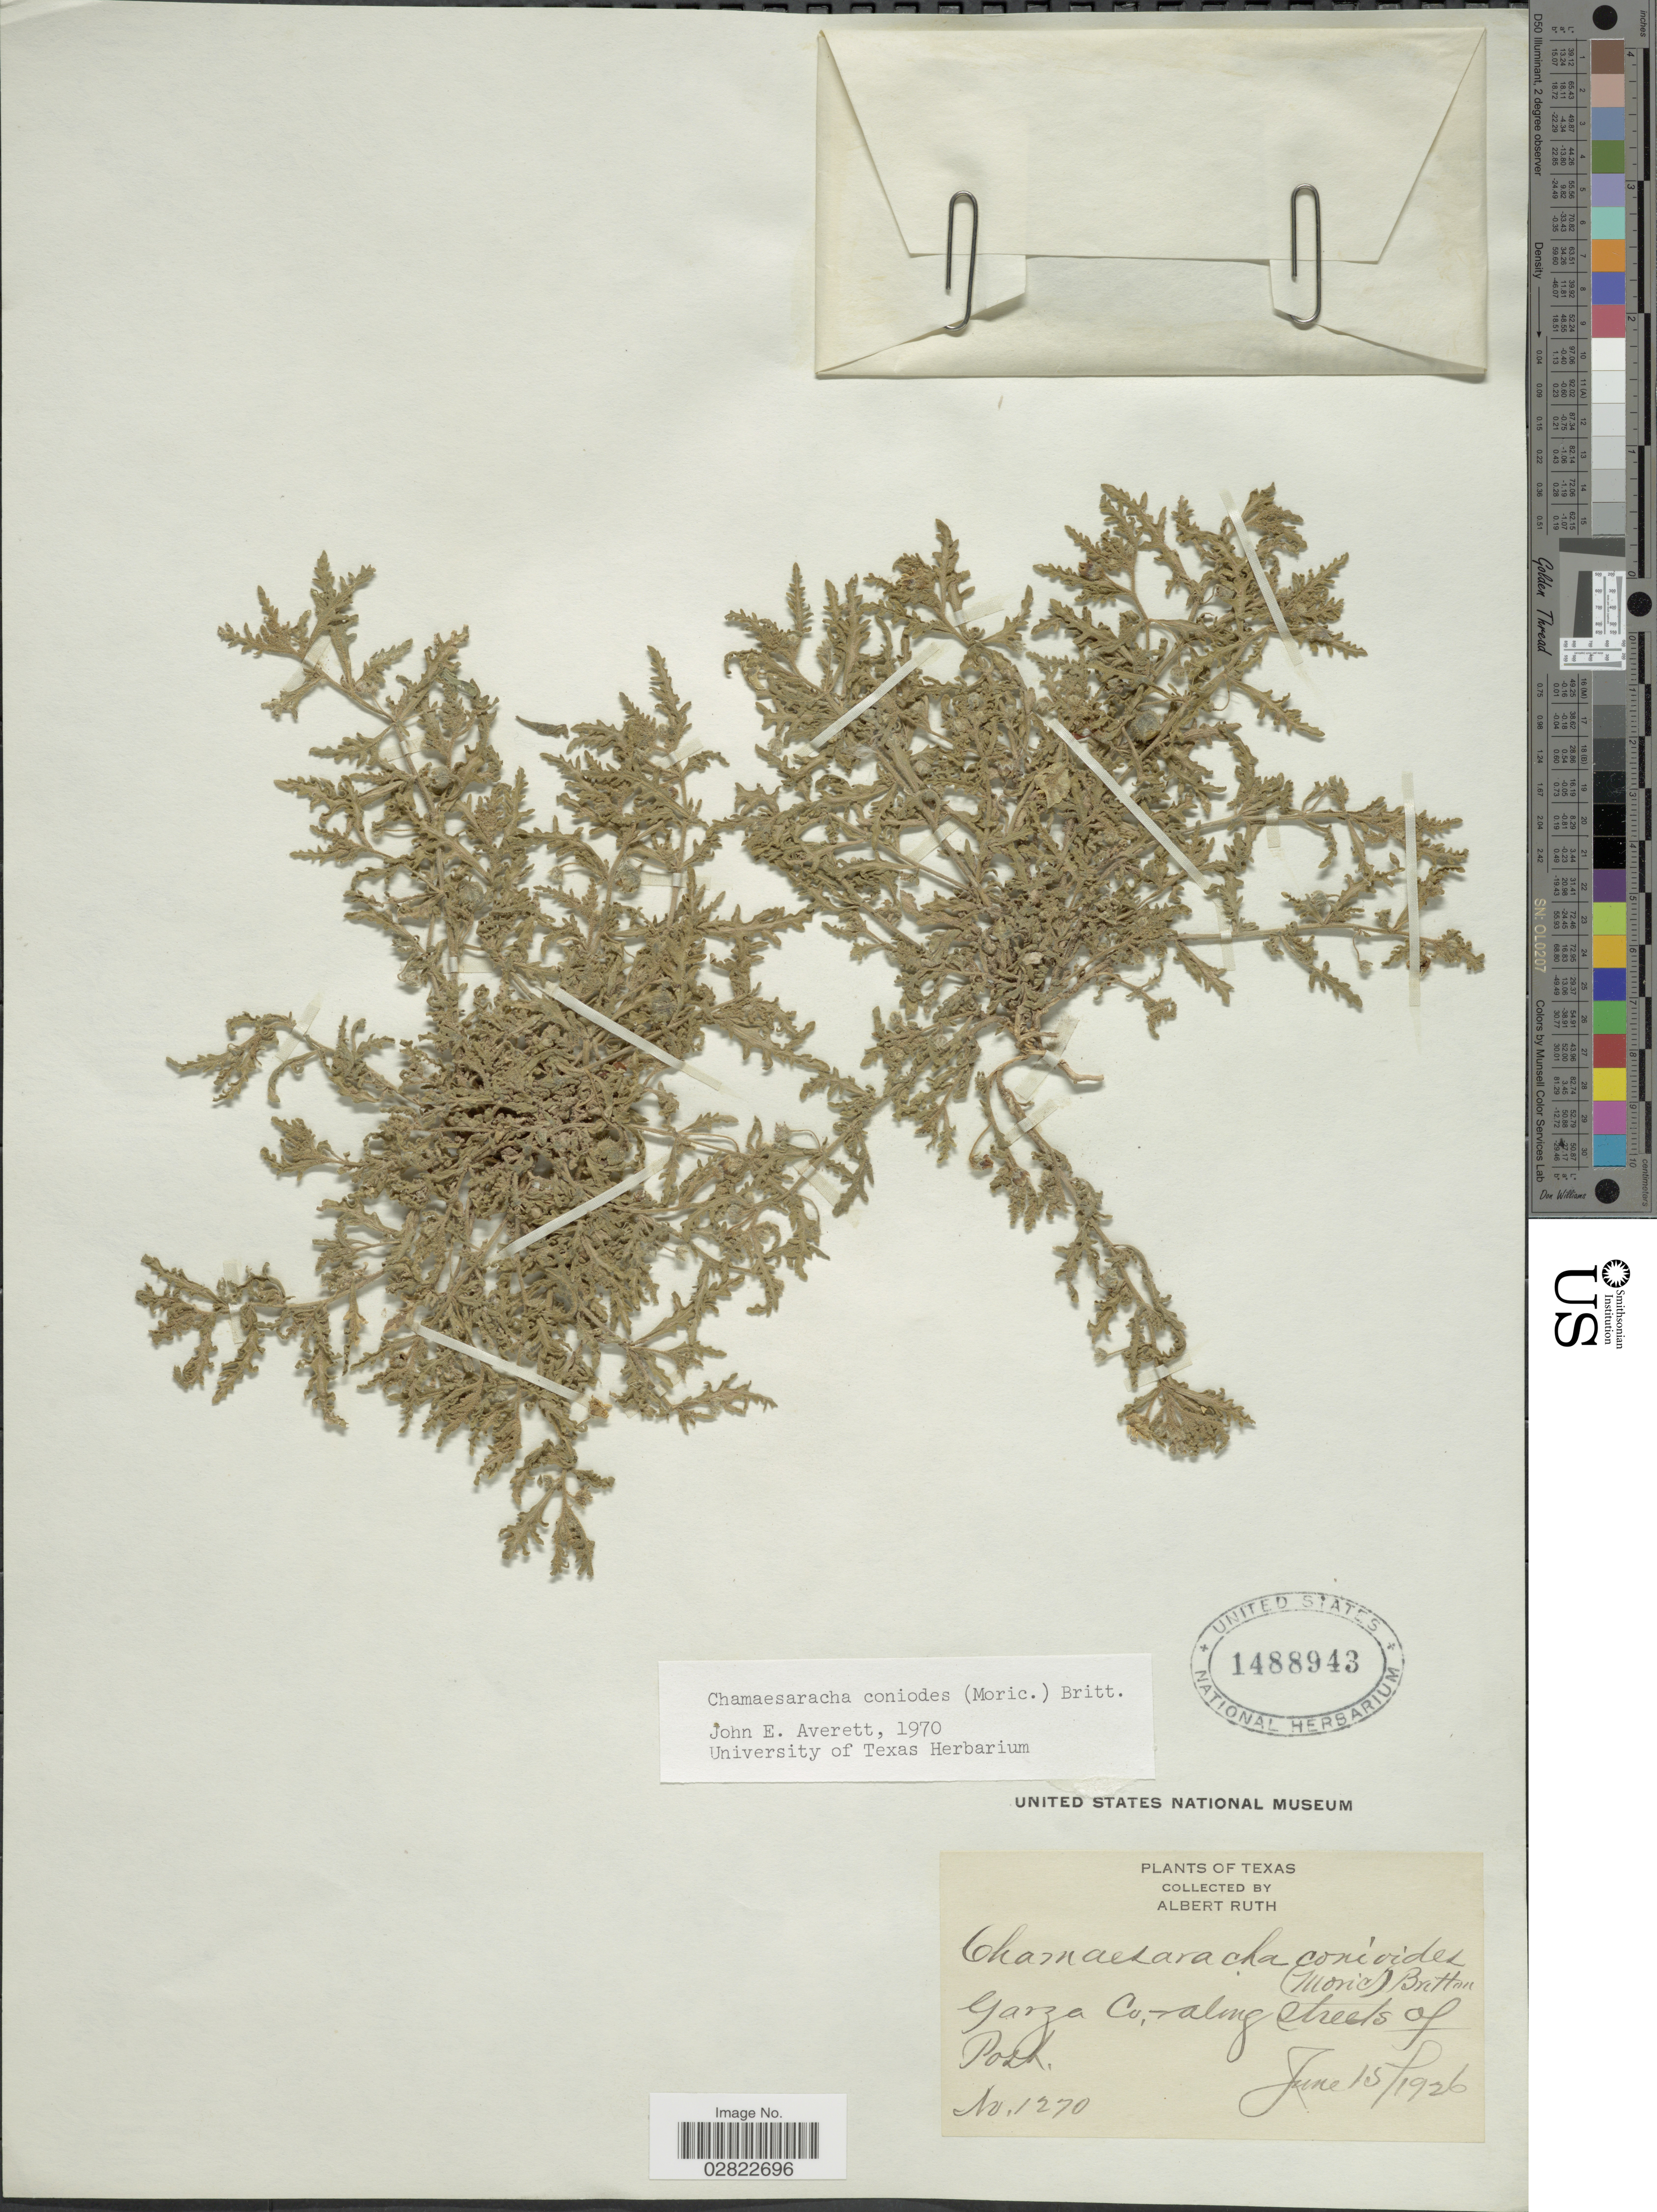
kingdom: Plantae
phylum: Tracheophyta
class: Magnoliopsida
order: Solanales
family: Solanaceae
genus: Chamaesaracha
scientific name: Chamaesaracha coniodes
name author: (Moric. ex Dunal) Britton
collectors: A. Ruth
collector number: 1270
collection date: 1926-06-15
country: United States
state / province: Texas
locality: Garza Co., along streets of Post.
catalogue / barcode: US 1488943